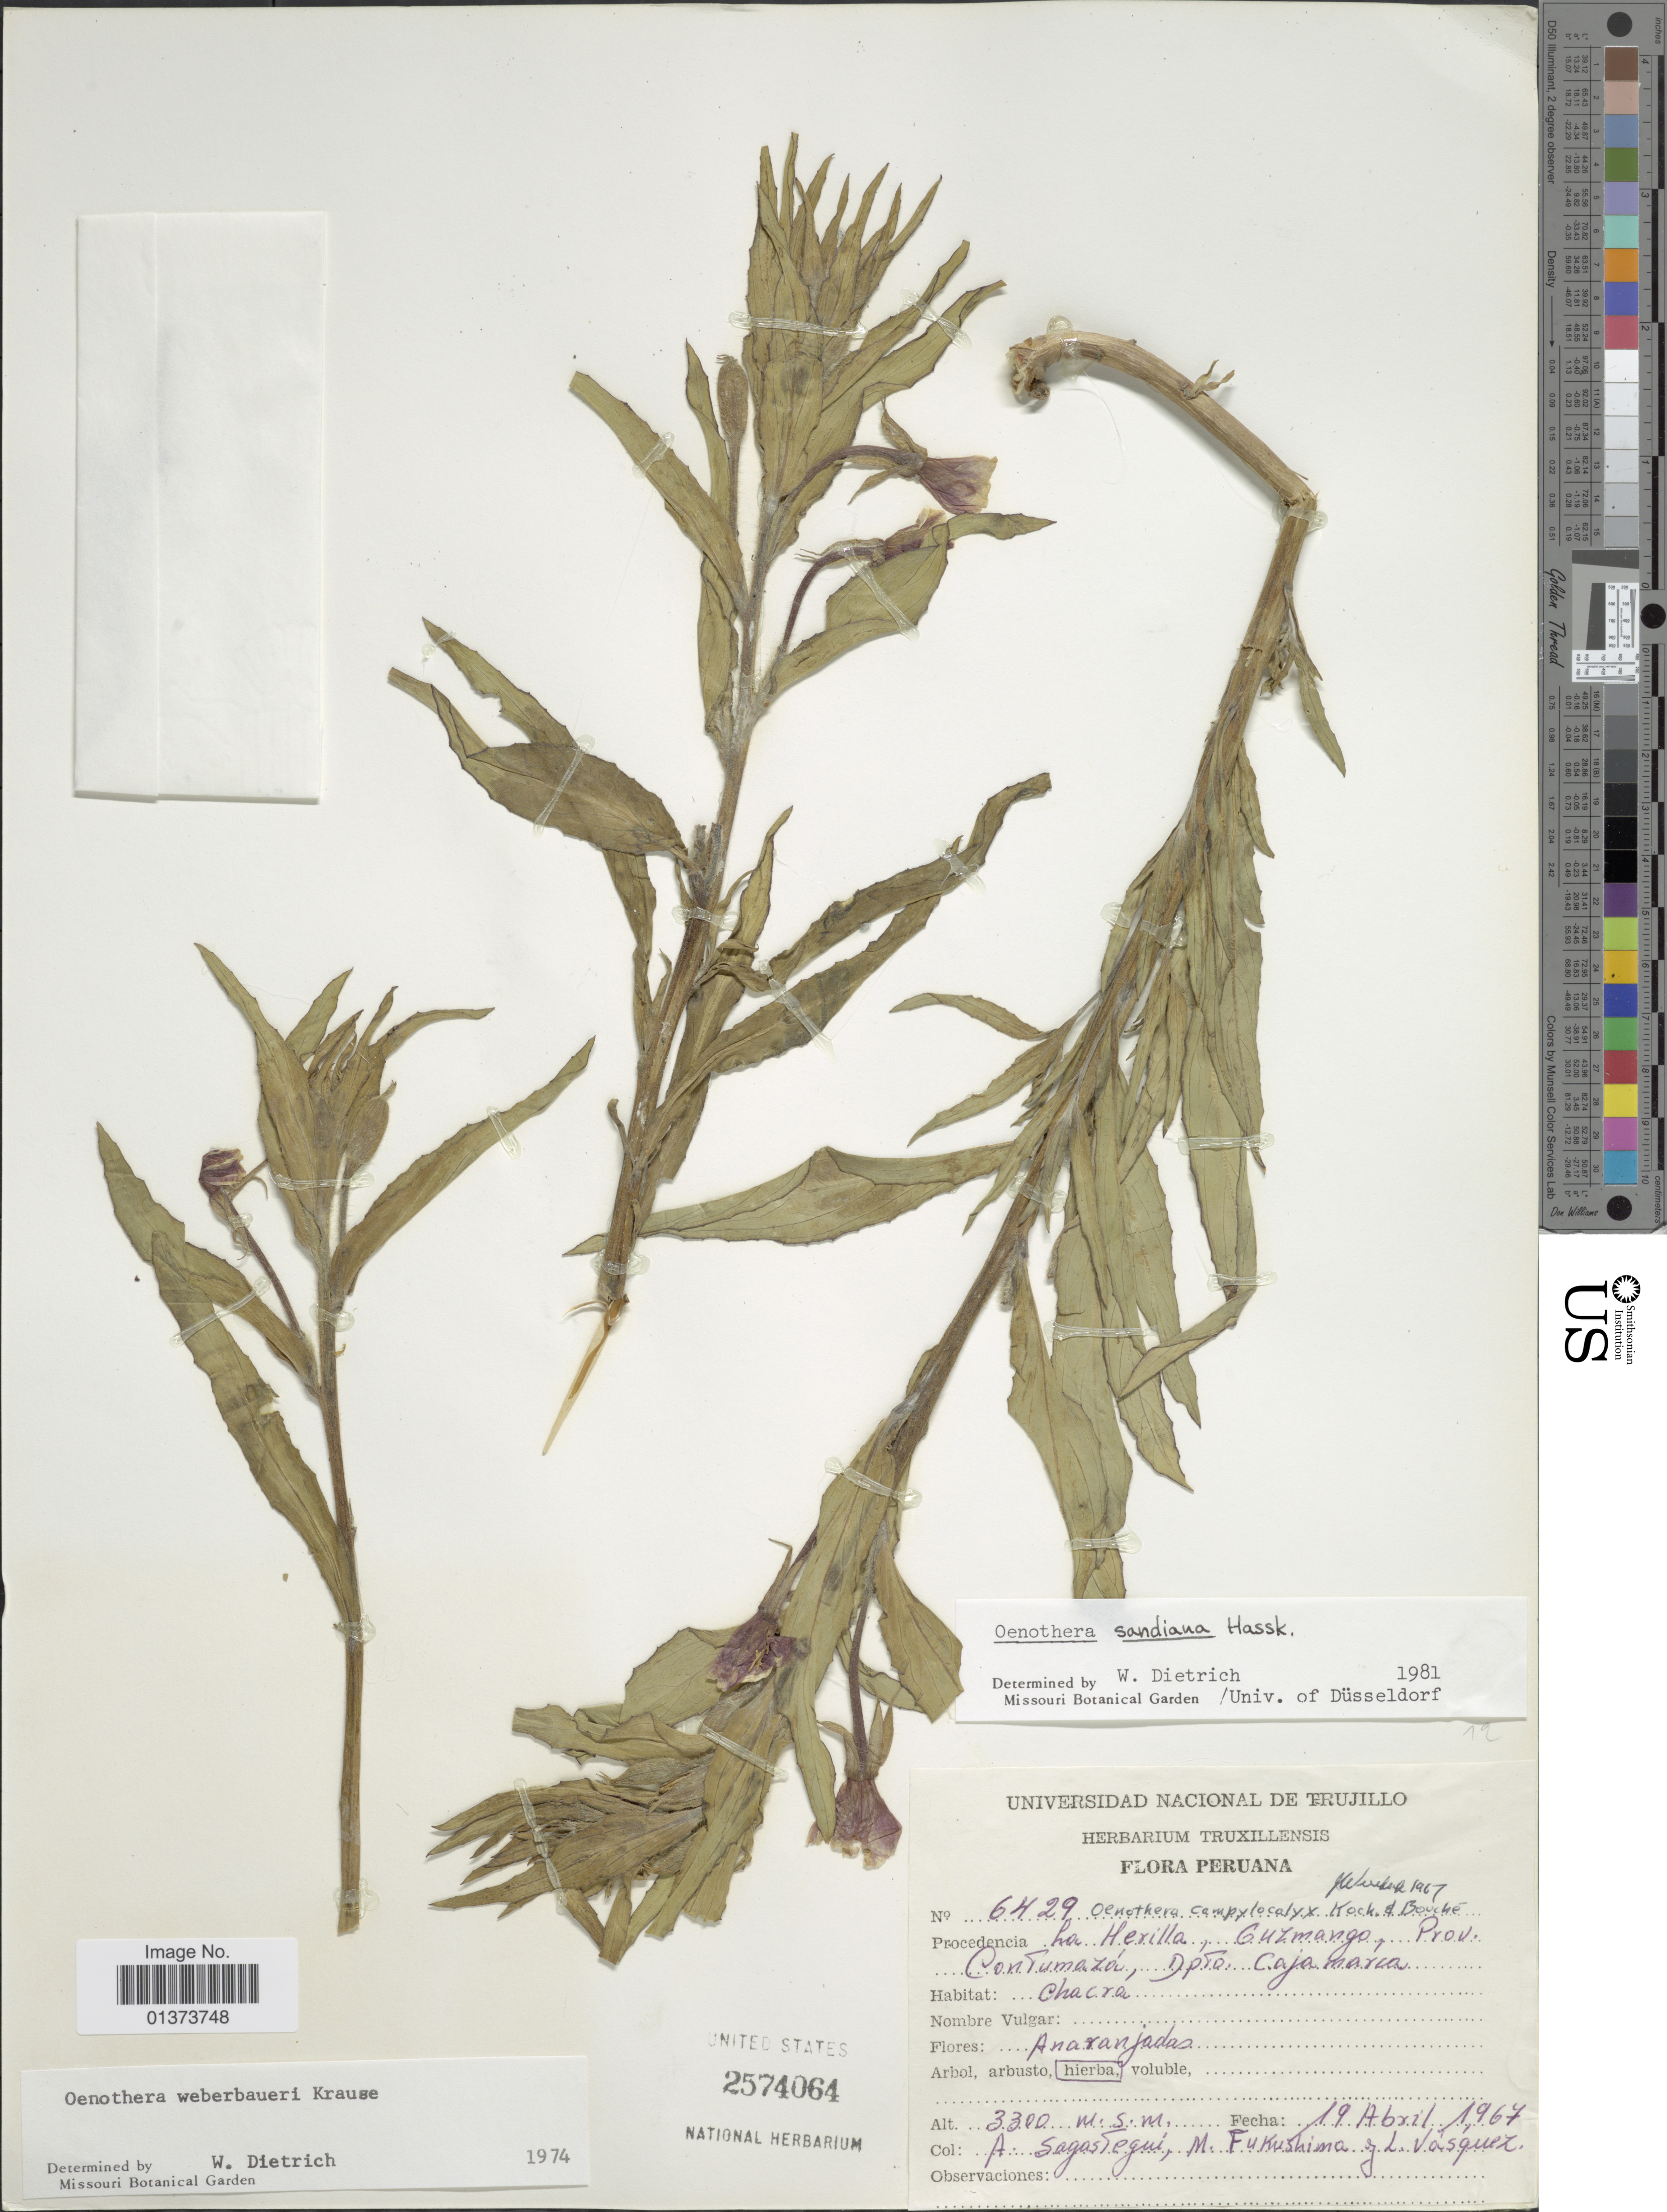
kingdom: Plantae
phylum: Tracheophyta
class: Magnoliopsida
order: Myrtales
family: Onagraceae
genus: Oenothera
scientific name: Oenothera sandiana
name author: Hassk.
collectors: Sagastegui, M. Fukushima & J. Vásquez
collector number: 6429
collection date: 1967-04-19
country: Peru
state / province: Cajamarca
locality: La Herilla, Cuzmango, Prov. Contumazá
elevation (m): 3300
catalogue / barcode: US 2574064